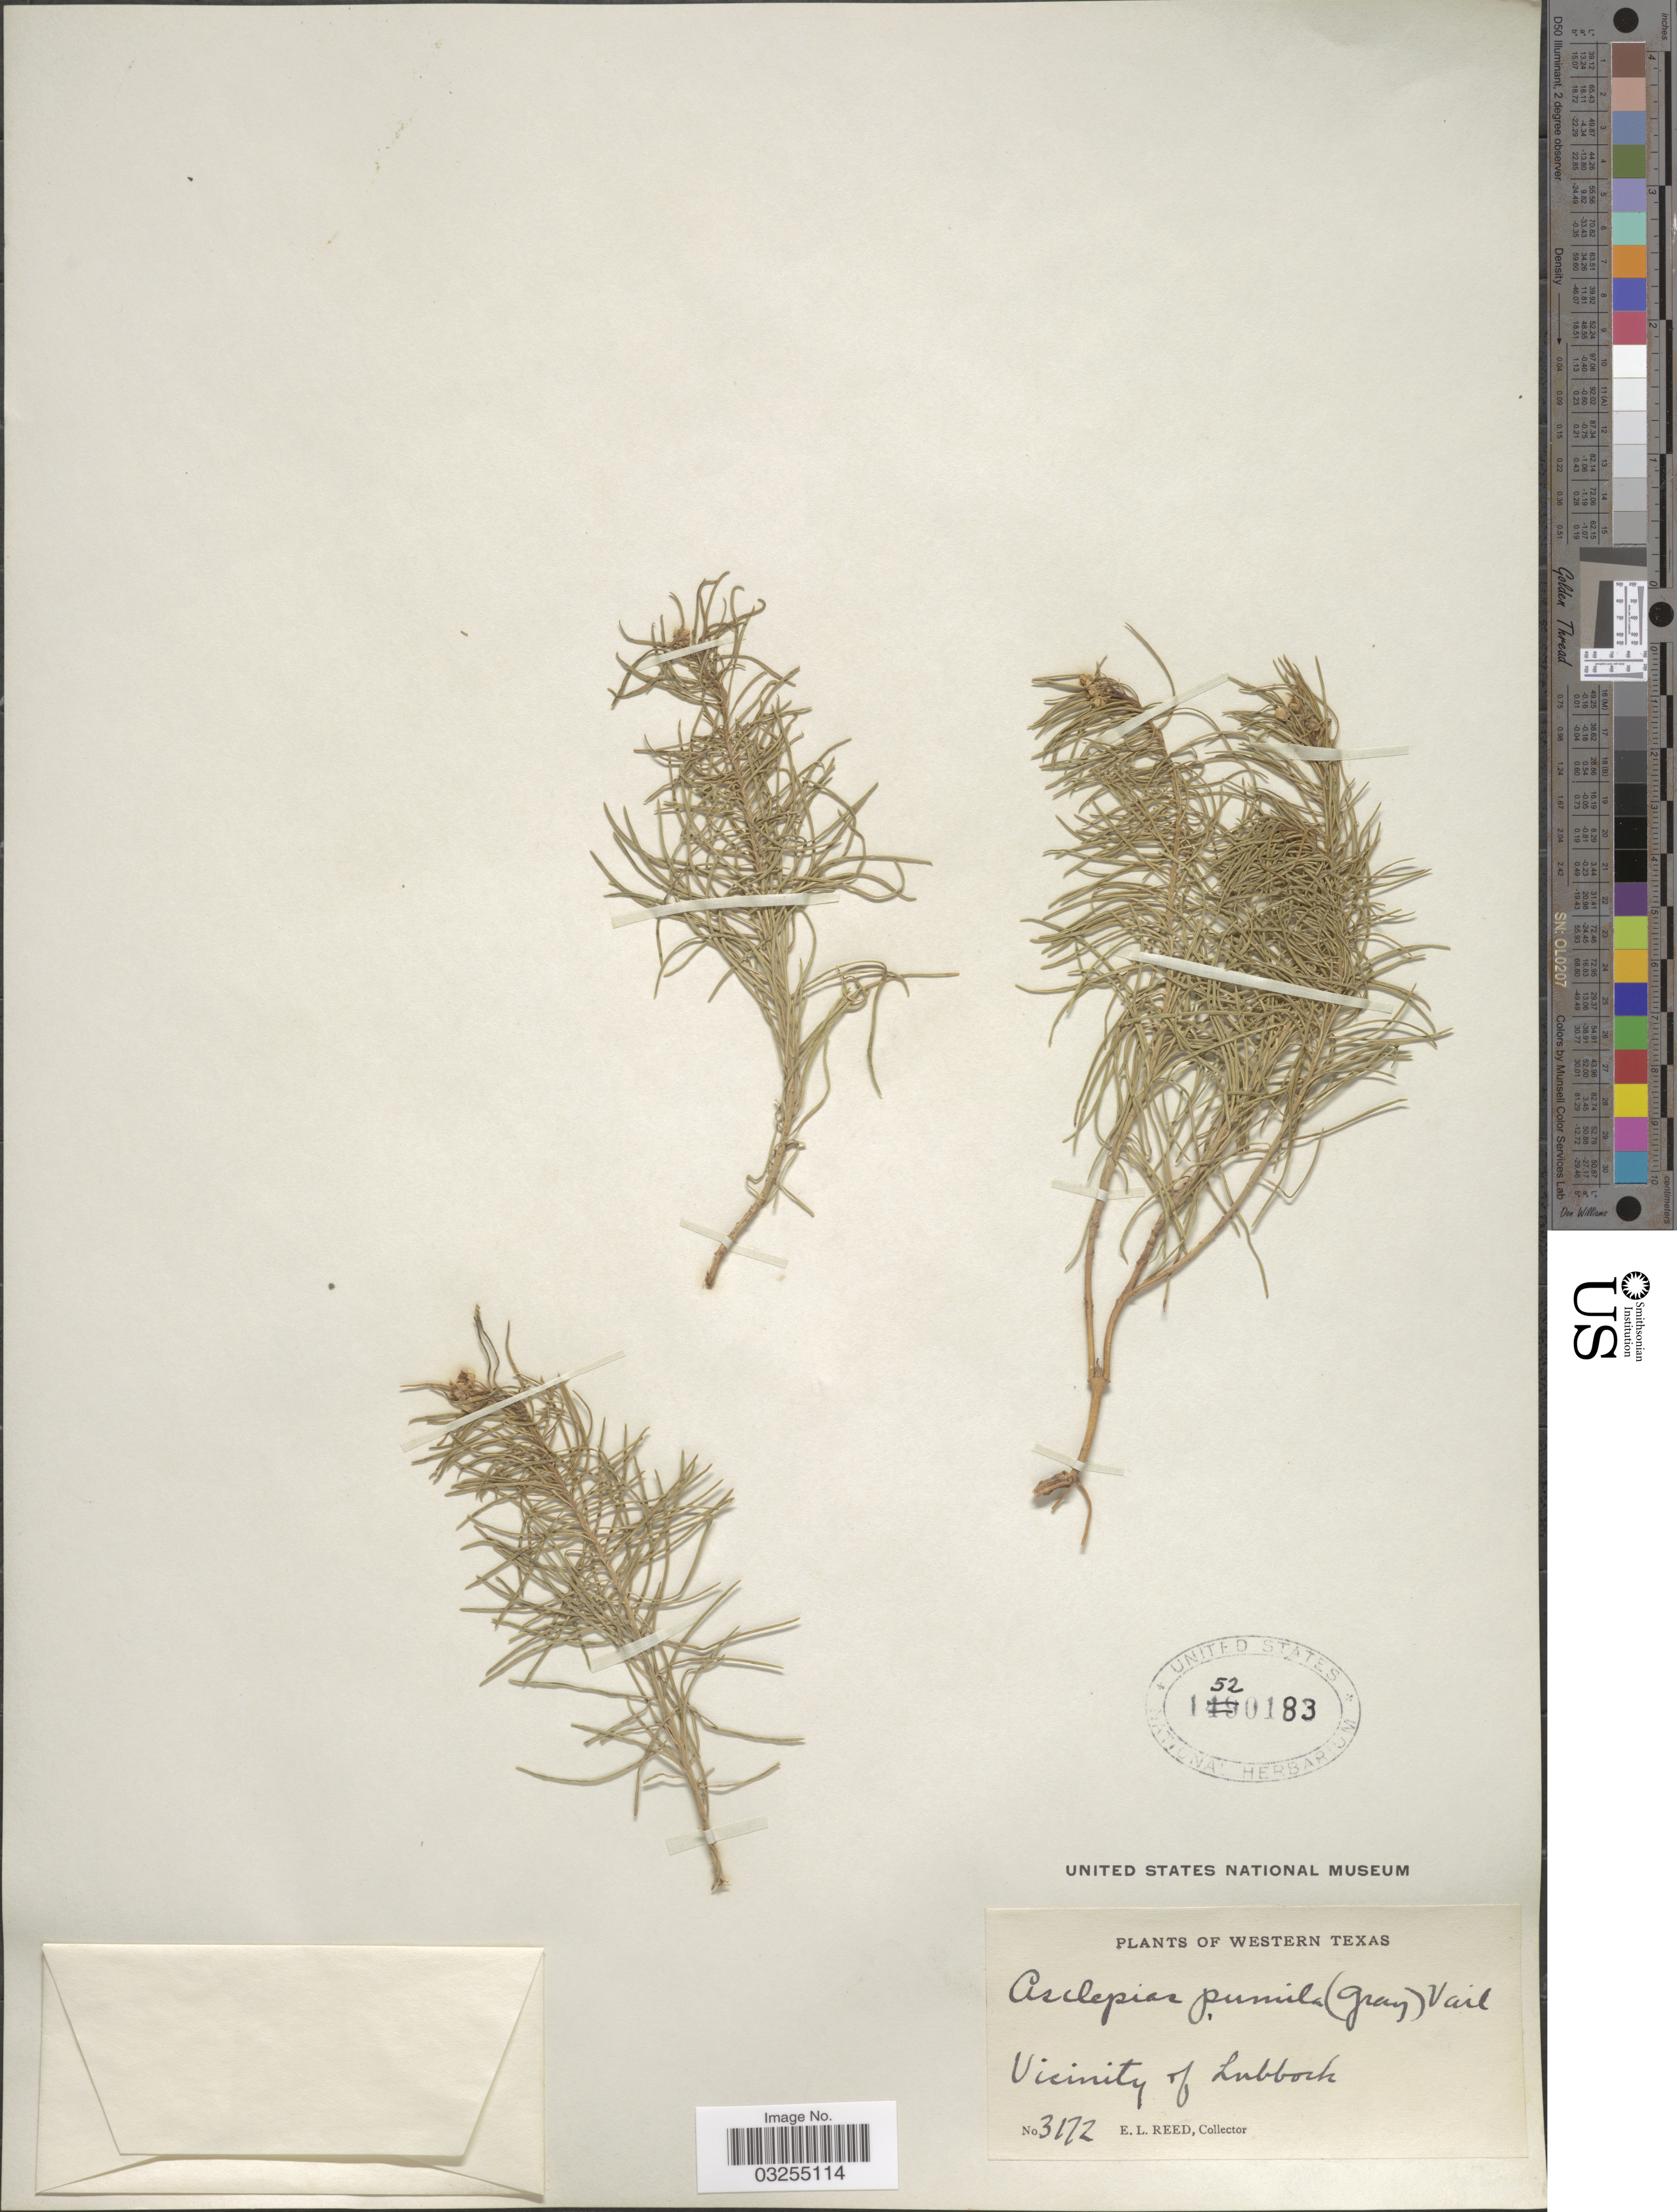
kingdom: Plantae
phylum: Tracheophyta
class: Magnoliopsida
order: Gentianales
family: Apocynaceae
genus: Asclepias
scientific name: Asclepias pumila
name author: (A. Gray) Vail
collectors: E. Reed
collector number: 3172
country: United States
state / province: Texas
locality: Western Texas. Vicinity of Lubbock.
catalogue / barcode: US 1520183